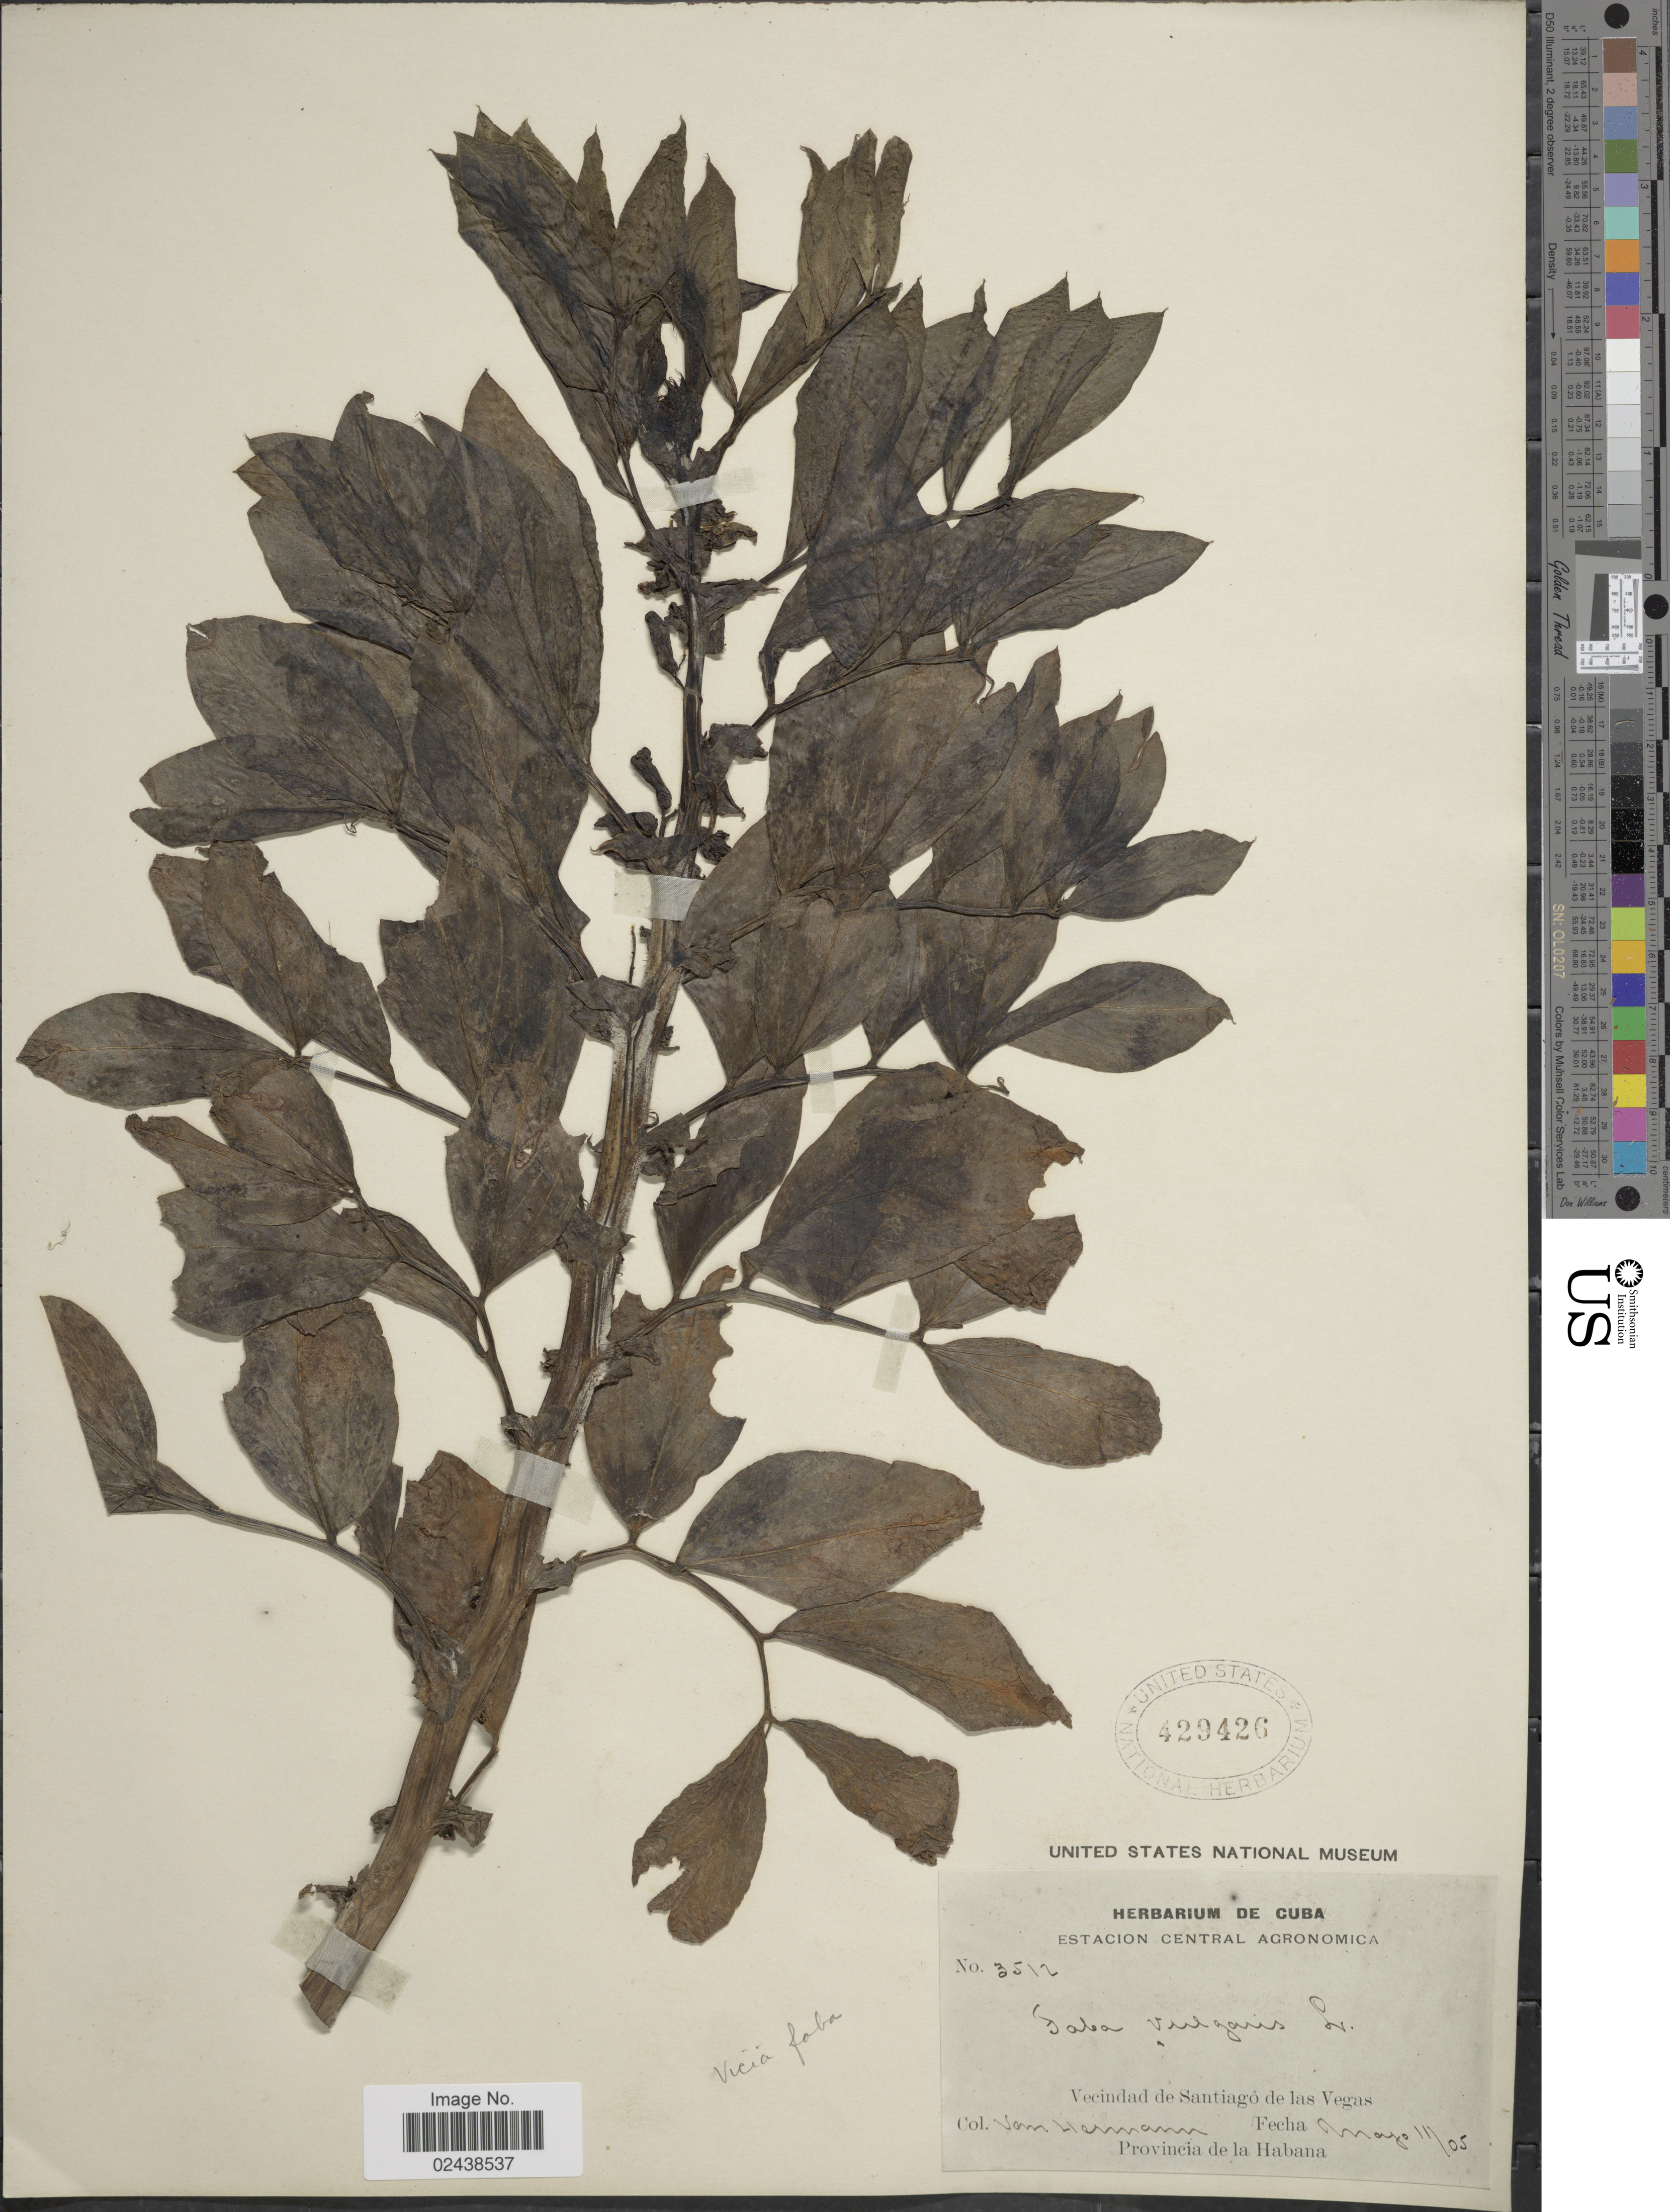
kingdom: Plantae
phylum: Tracheophyta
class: Magnoliopsida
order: Fabales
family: Fabaceae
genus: Vicia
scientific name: Vicia faba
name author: L.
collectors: Van Hermann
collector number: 3512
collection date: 1905-05-11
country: Cuba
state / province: La Habana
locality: Vecindad de Santiago de las Vegas, Provincia de la Habana.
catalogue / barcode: US 429426